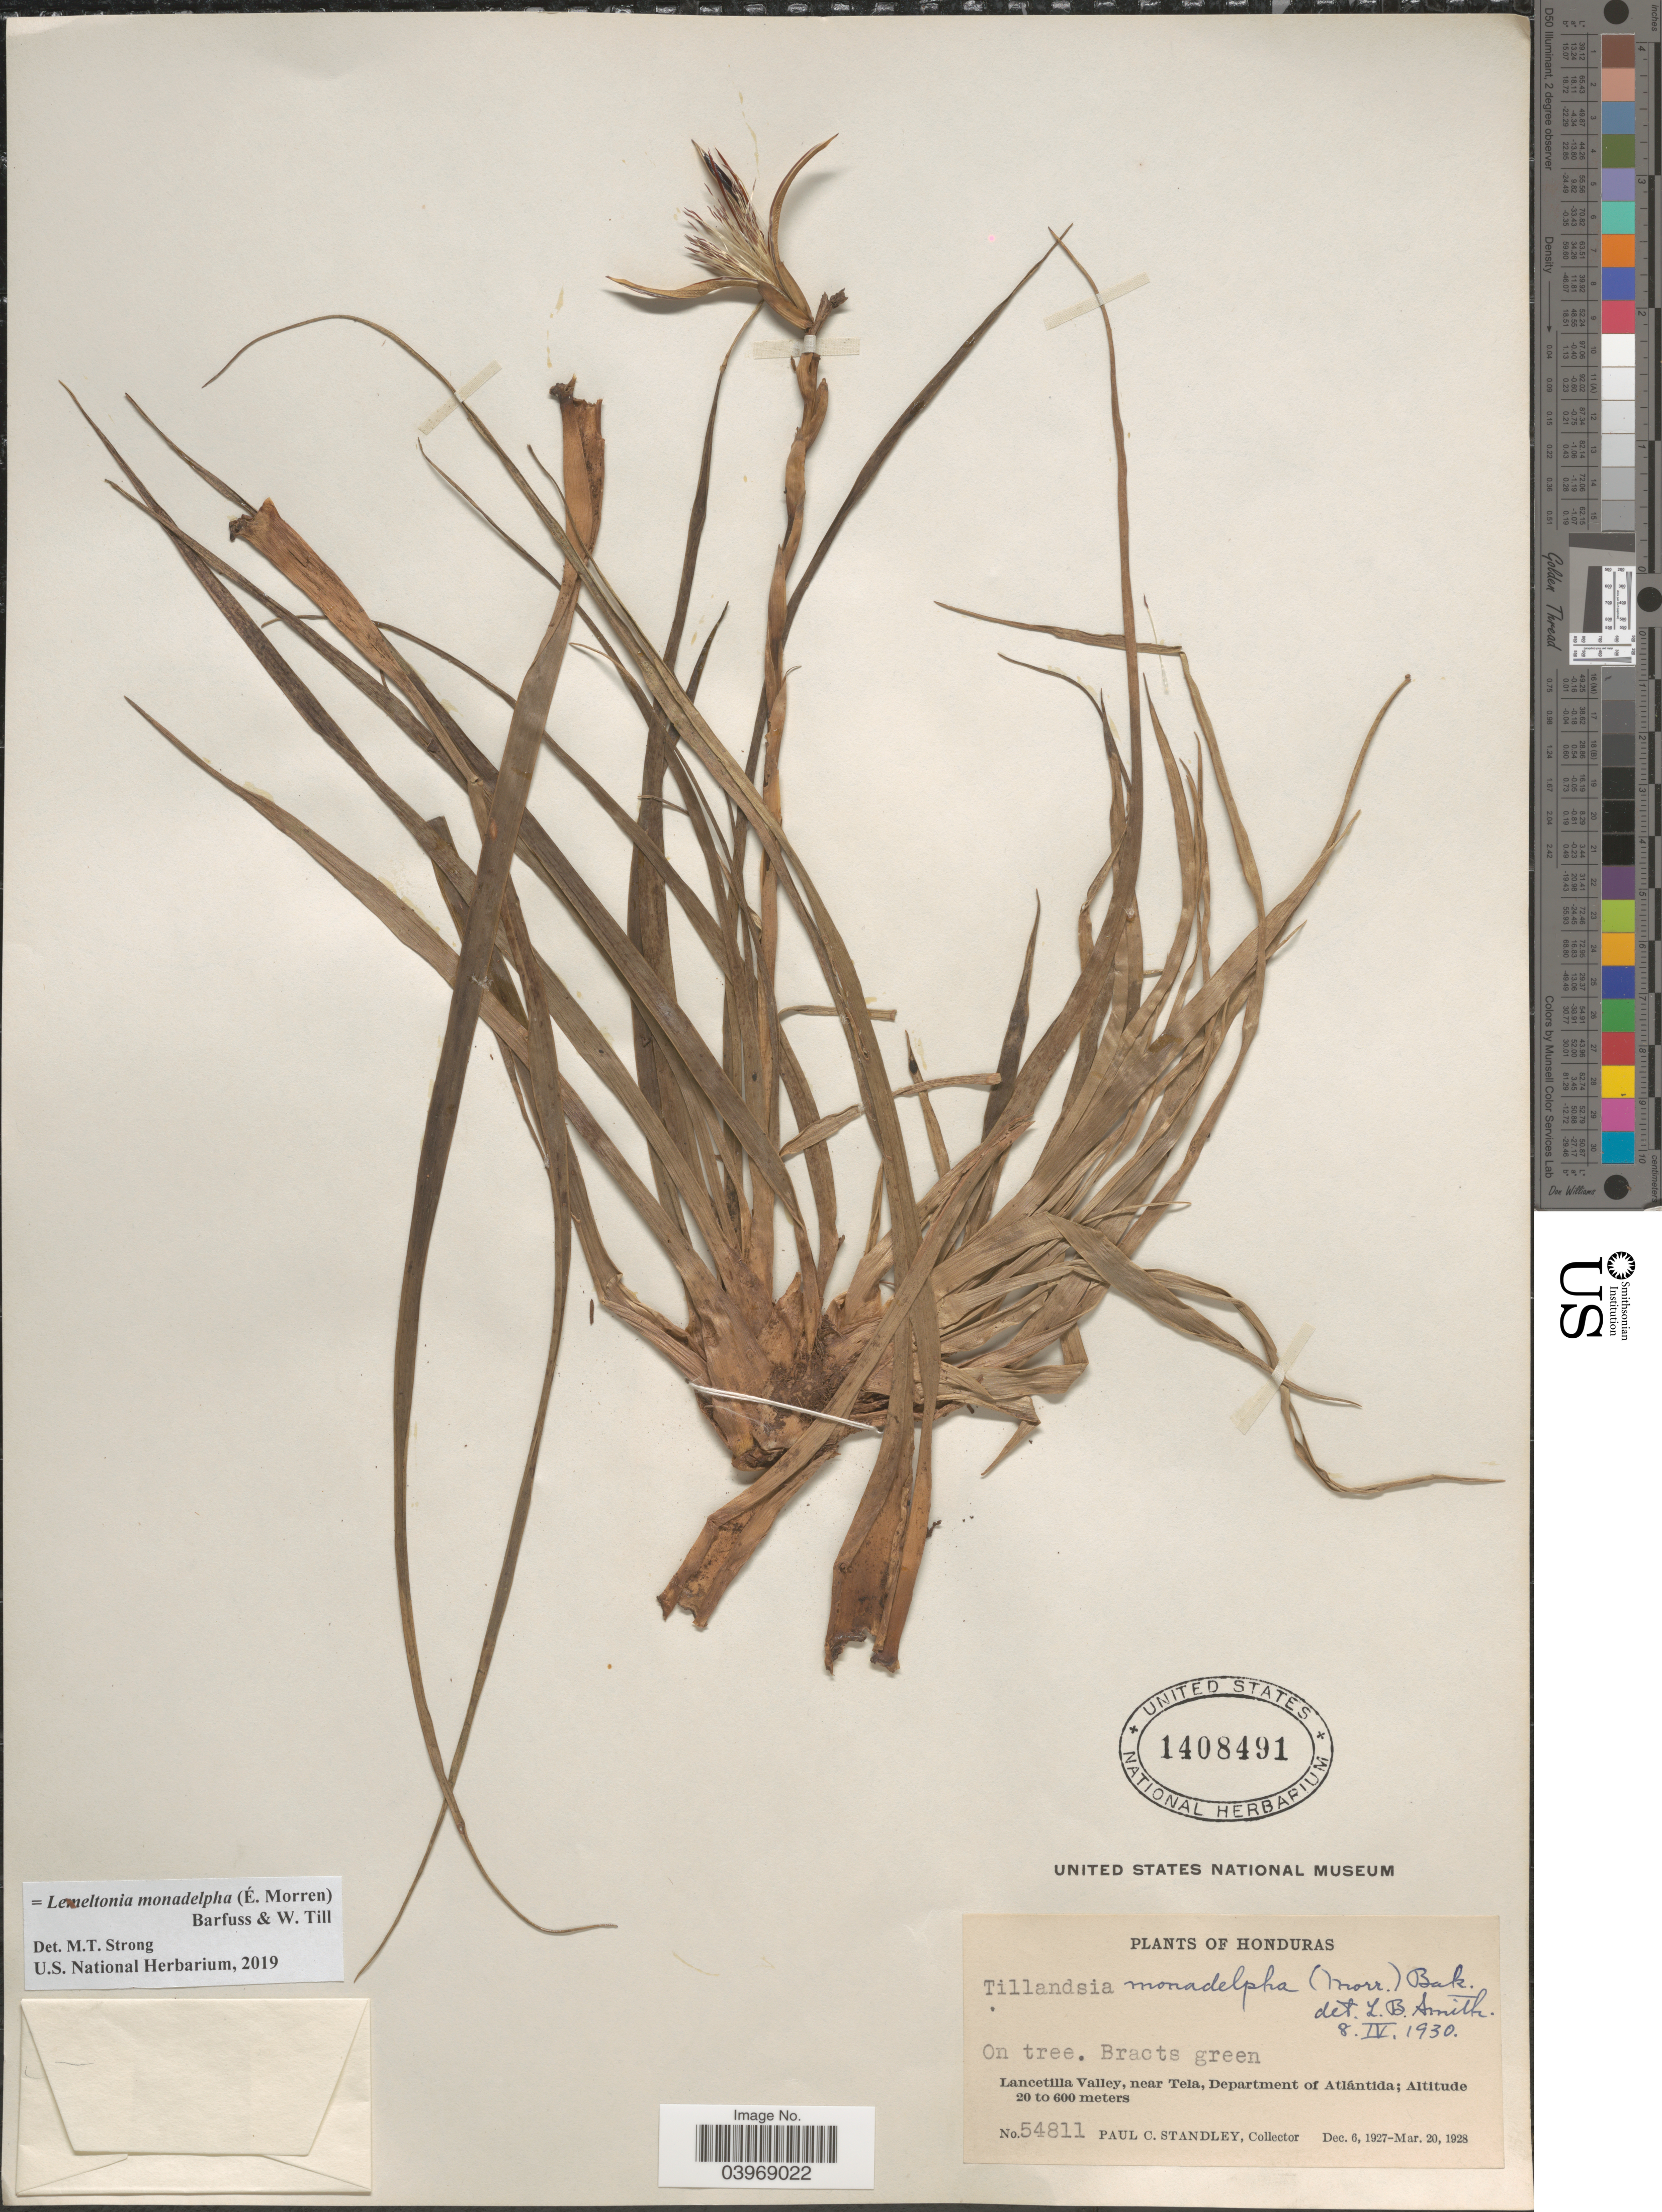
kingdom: Plantae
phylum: Tracheophyta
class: Liliopsida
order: Poales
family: Bromeliaceae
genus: Lemeltonia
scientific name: Lemeltonia monadelpha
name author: (É. Morren) Barfuss & W. Till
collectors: P. C. Standley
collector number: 54811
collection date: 1927-12-06/1928-03-20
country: Honduras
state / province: Atlantida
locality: Lancetilla Valley, near Tela, Department of Atlántida.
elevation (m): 20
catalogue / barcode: US 1408491